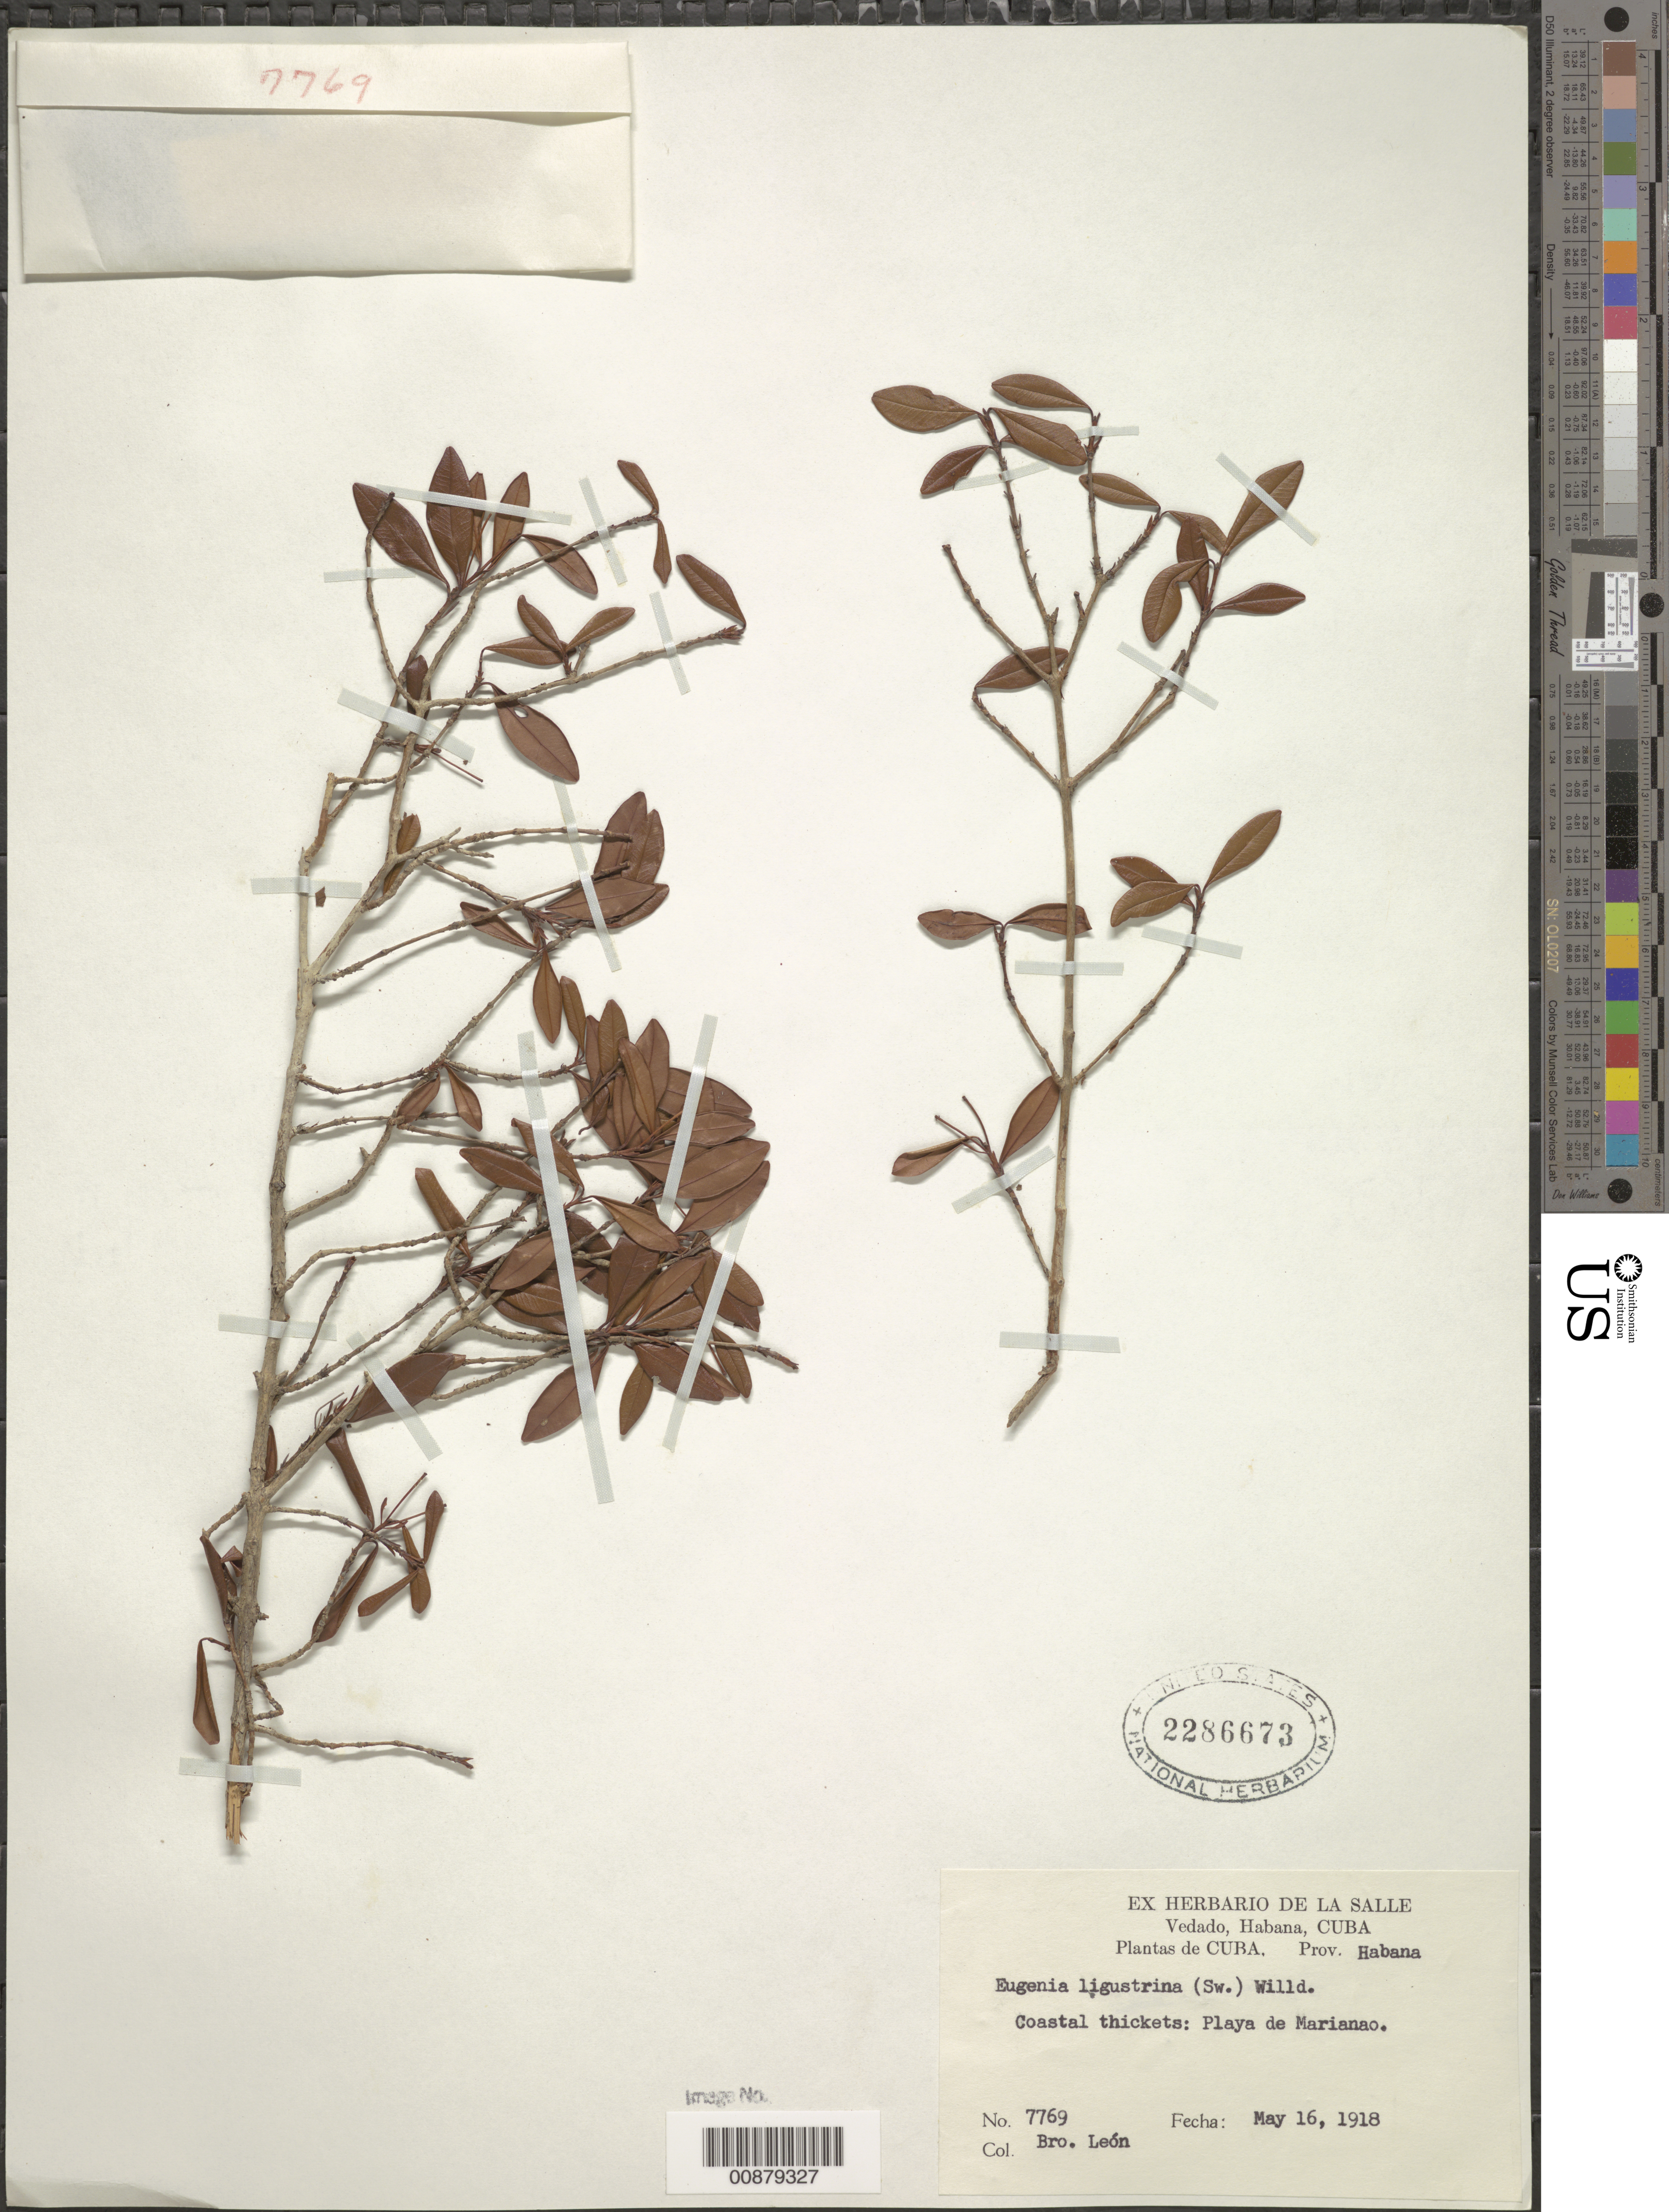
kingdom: Plantae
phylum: Tracheophyta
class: Magnoliopsida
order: Myrtales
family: Myrtaceae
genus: Eugenia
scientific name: Eugenia ligustrina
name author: (Sw.) Willd.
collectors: Bro. León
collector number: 7769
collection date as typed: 16 May 1918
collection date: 1918-05-16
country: Cuba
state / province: La Habana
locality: Playa de Marianao.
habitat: Coastal thickets.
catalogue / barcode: US 2286673